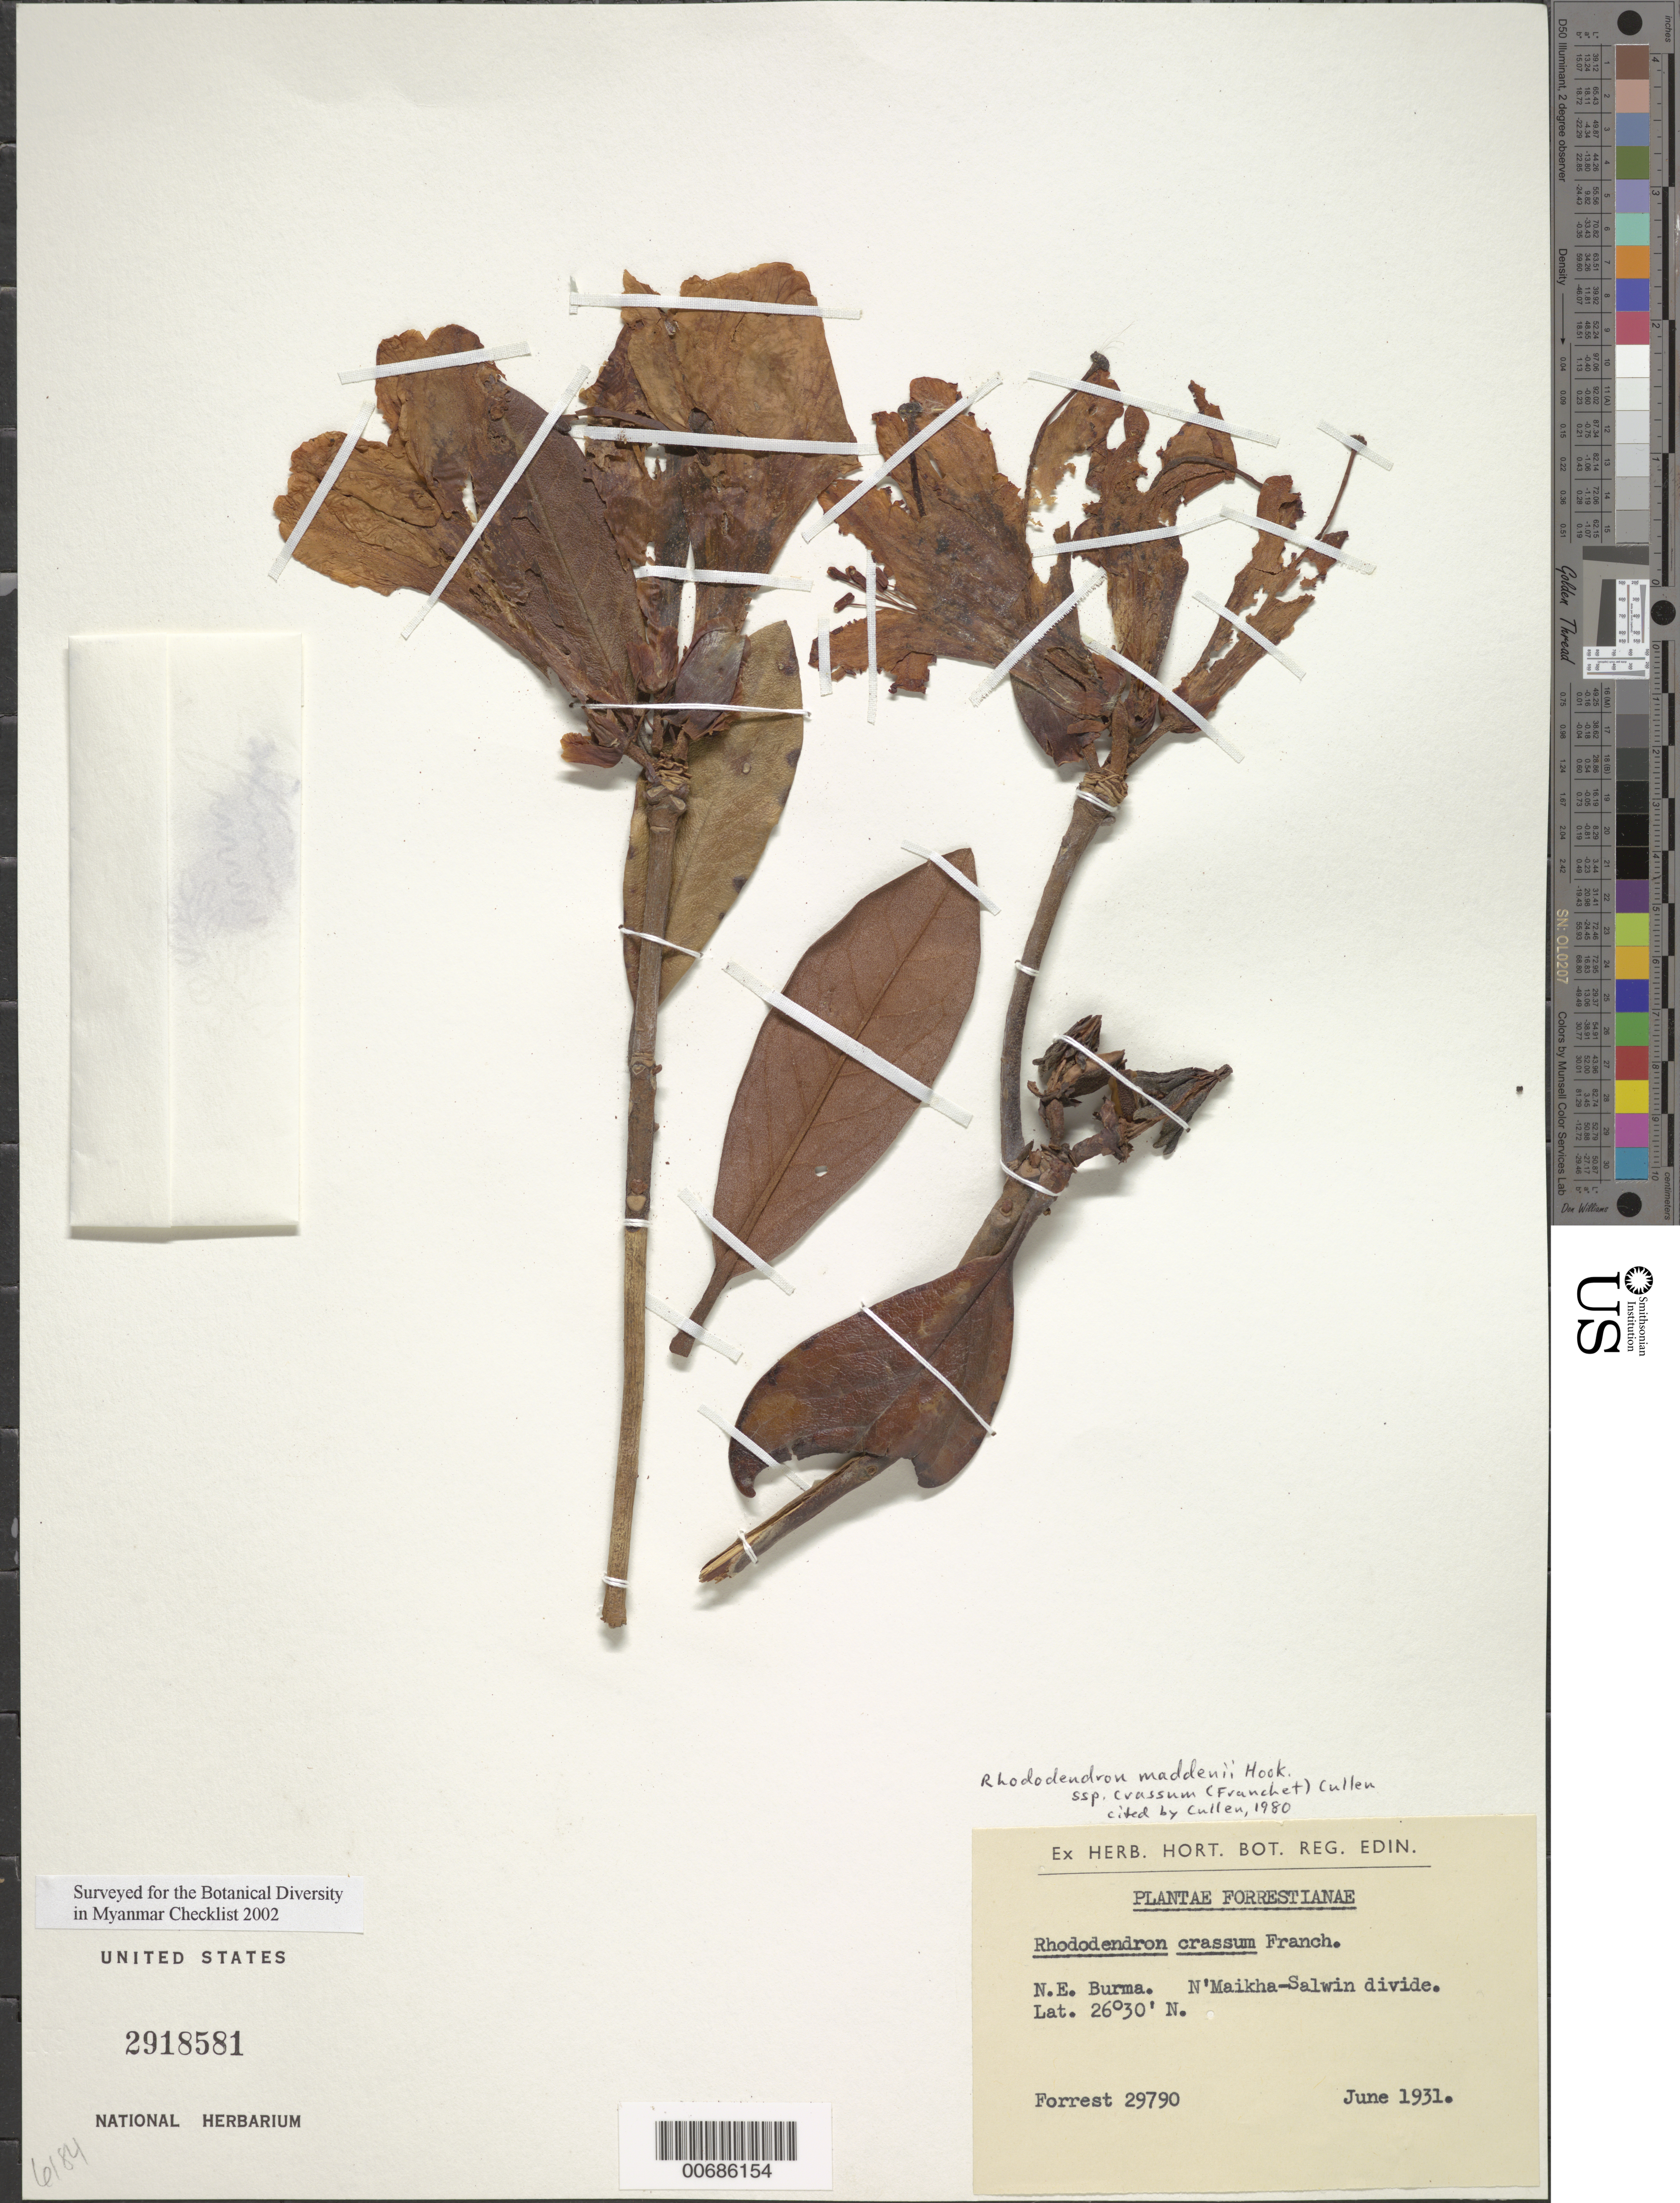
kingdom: Plantae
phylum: Tracheophyta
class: Magnoliopsida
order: Ericales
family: Ericaceae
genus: Rhododendron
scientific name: Rhododendron maddenii subsp. crassum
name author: (Franch.) Cullen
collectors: G. Forrest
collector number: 29790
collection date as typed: Jun 1931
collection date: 1931-06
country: Myanmar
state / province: Kachin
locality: N'Maikha-Salwin Divide, W flank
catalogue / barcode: US 2918581